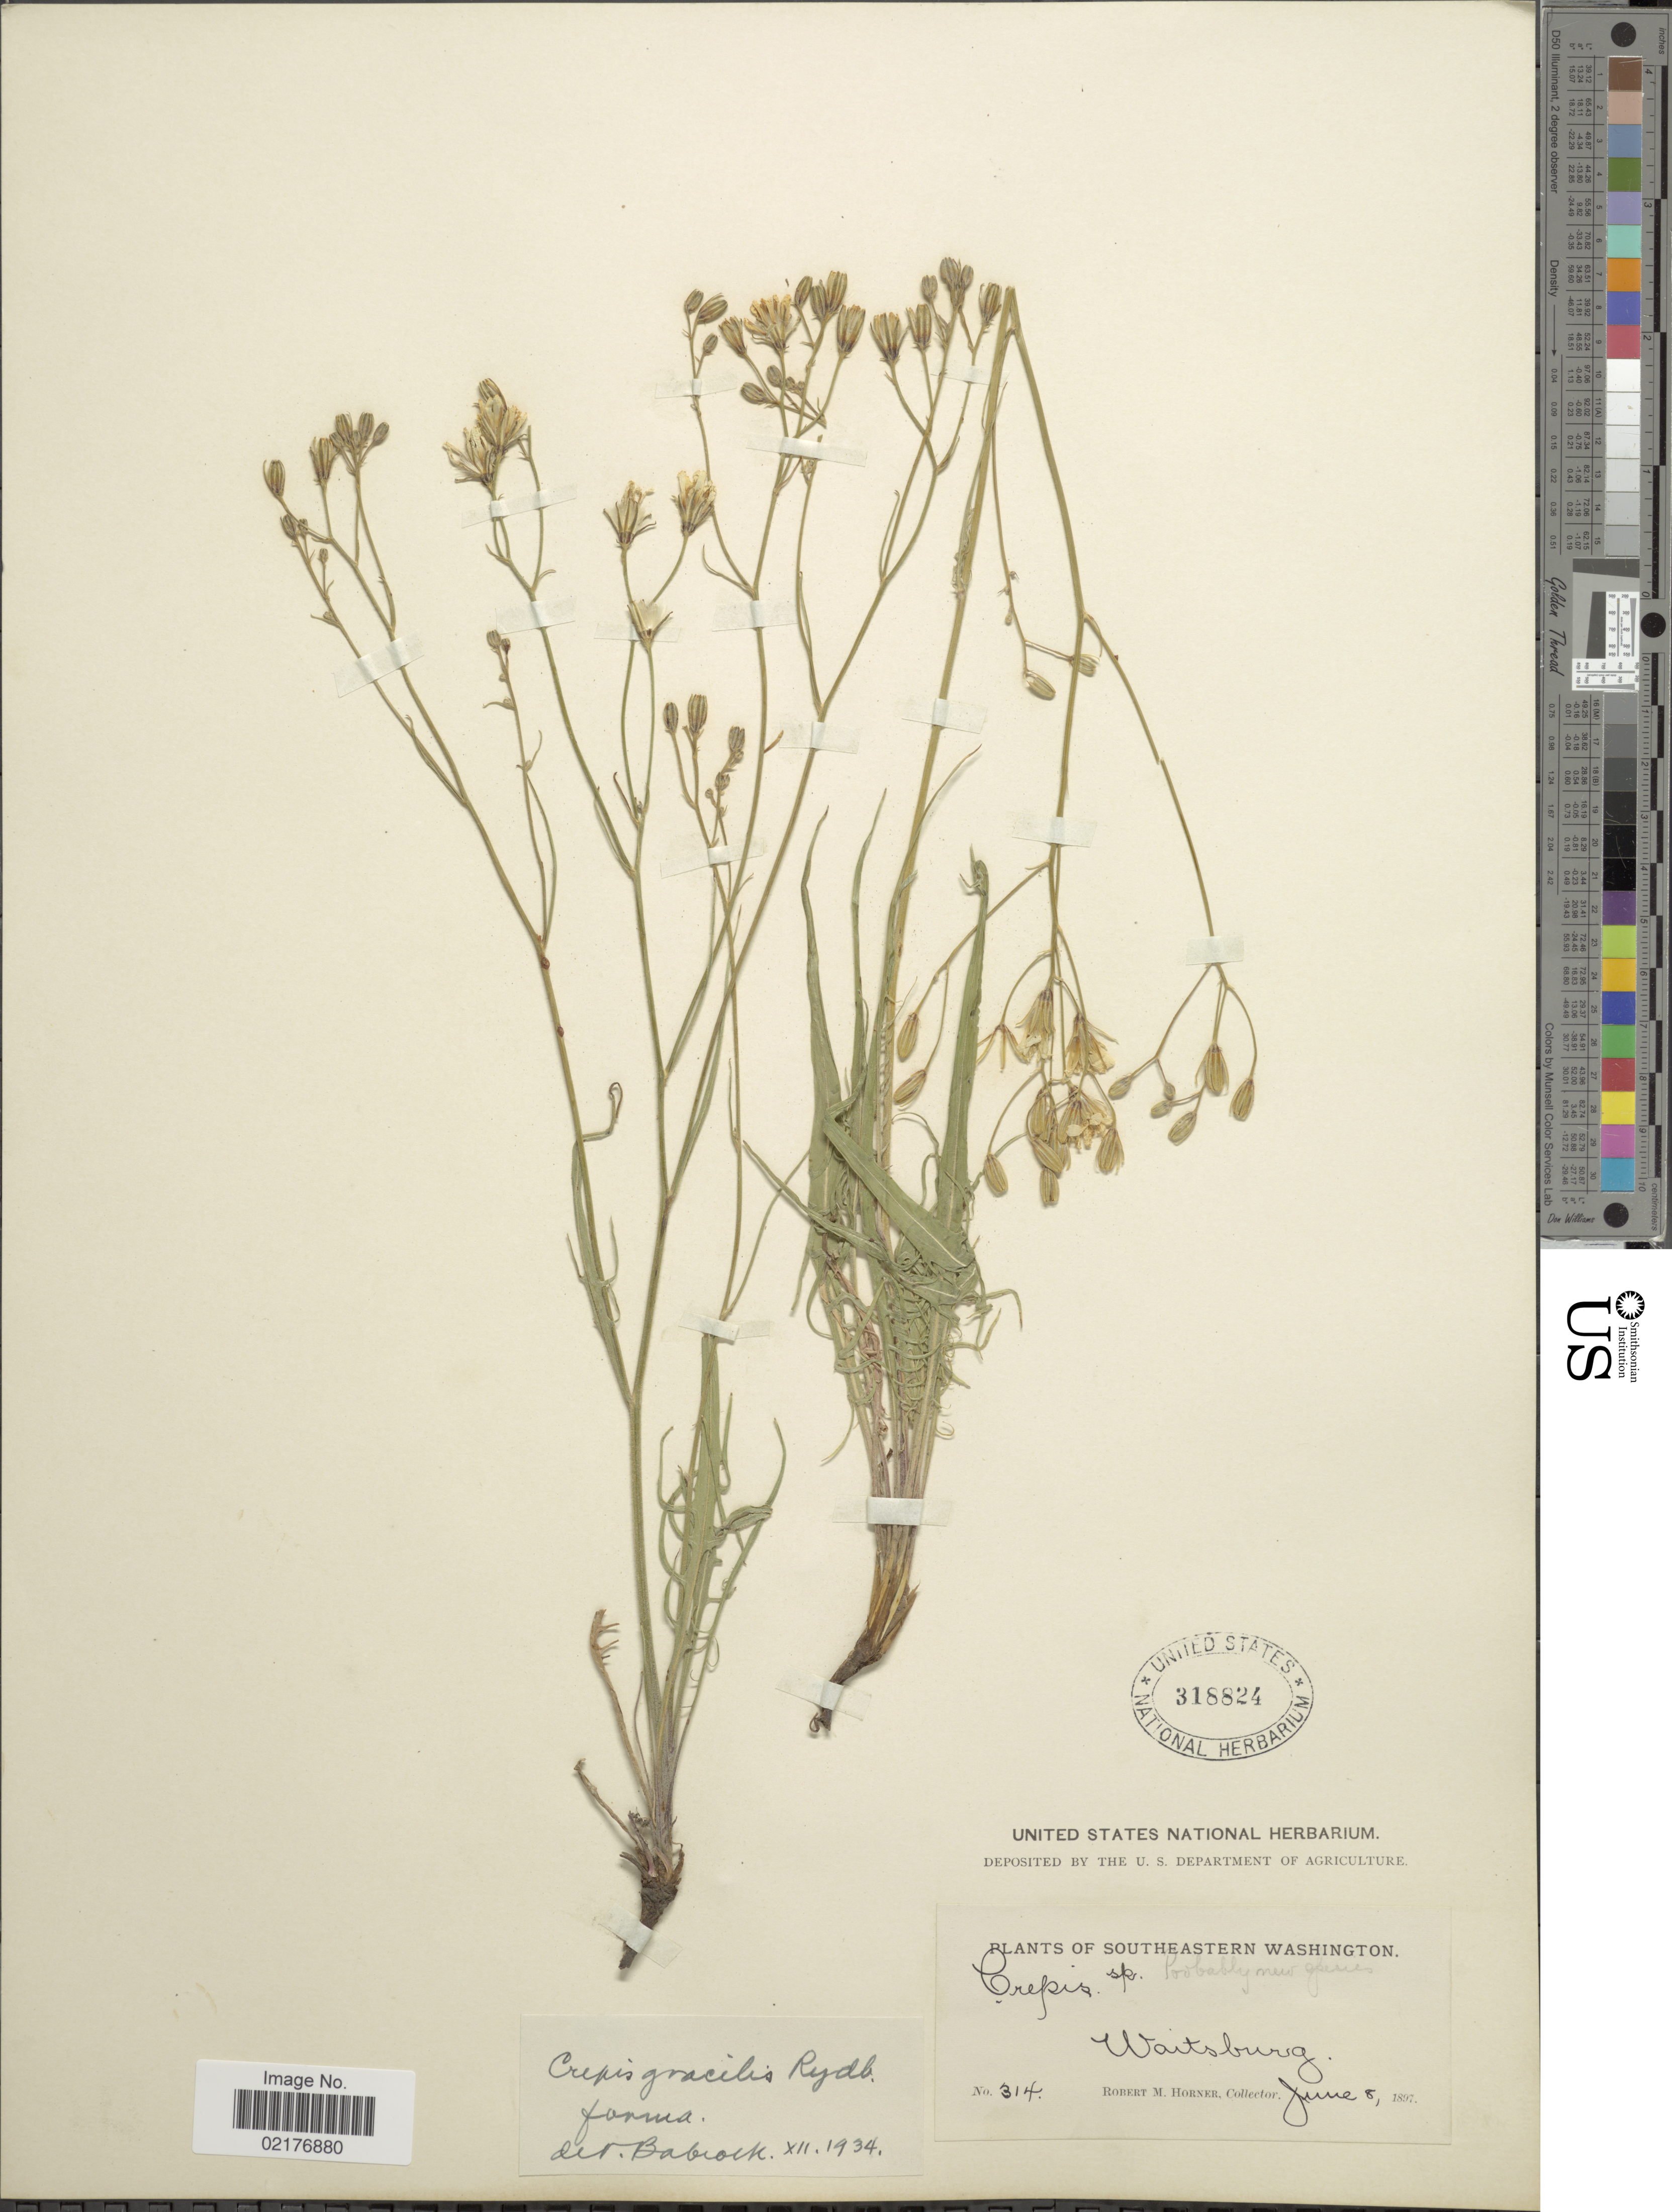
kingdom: Plantae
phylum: Tracheophyta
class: Magnoliopsida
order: Asterales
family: Asteraceae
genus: Crepis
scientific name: Crepis atribarba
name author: A. Heller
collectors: R. Horner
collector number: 314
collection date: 1897-06-08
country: United States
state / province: Washington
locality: Southeastern Washington, Waitsburg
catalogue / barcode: US 318824